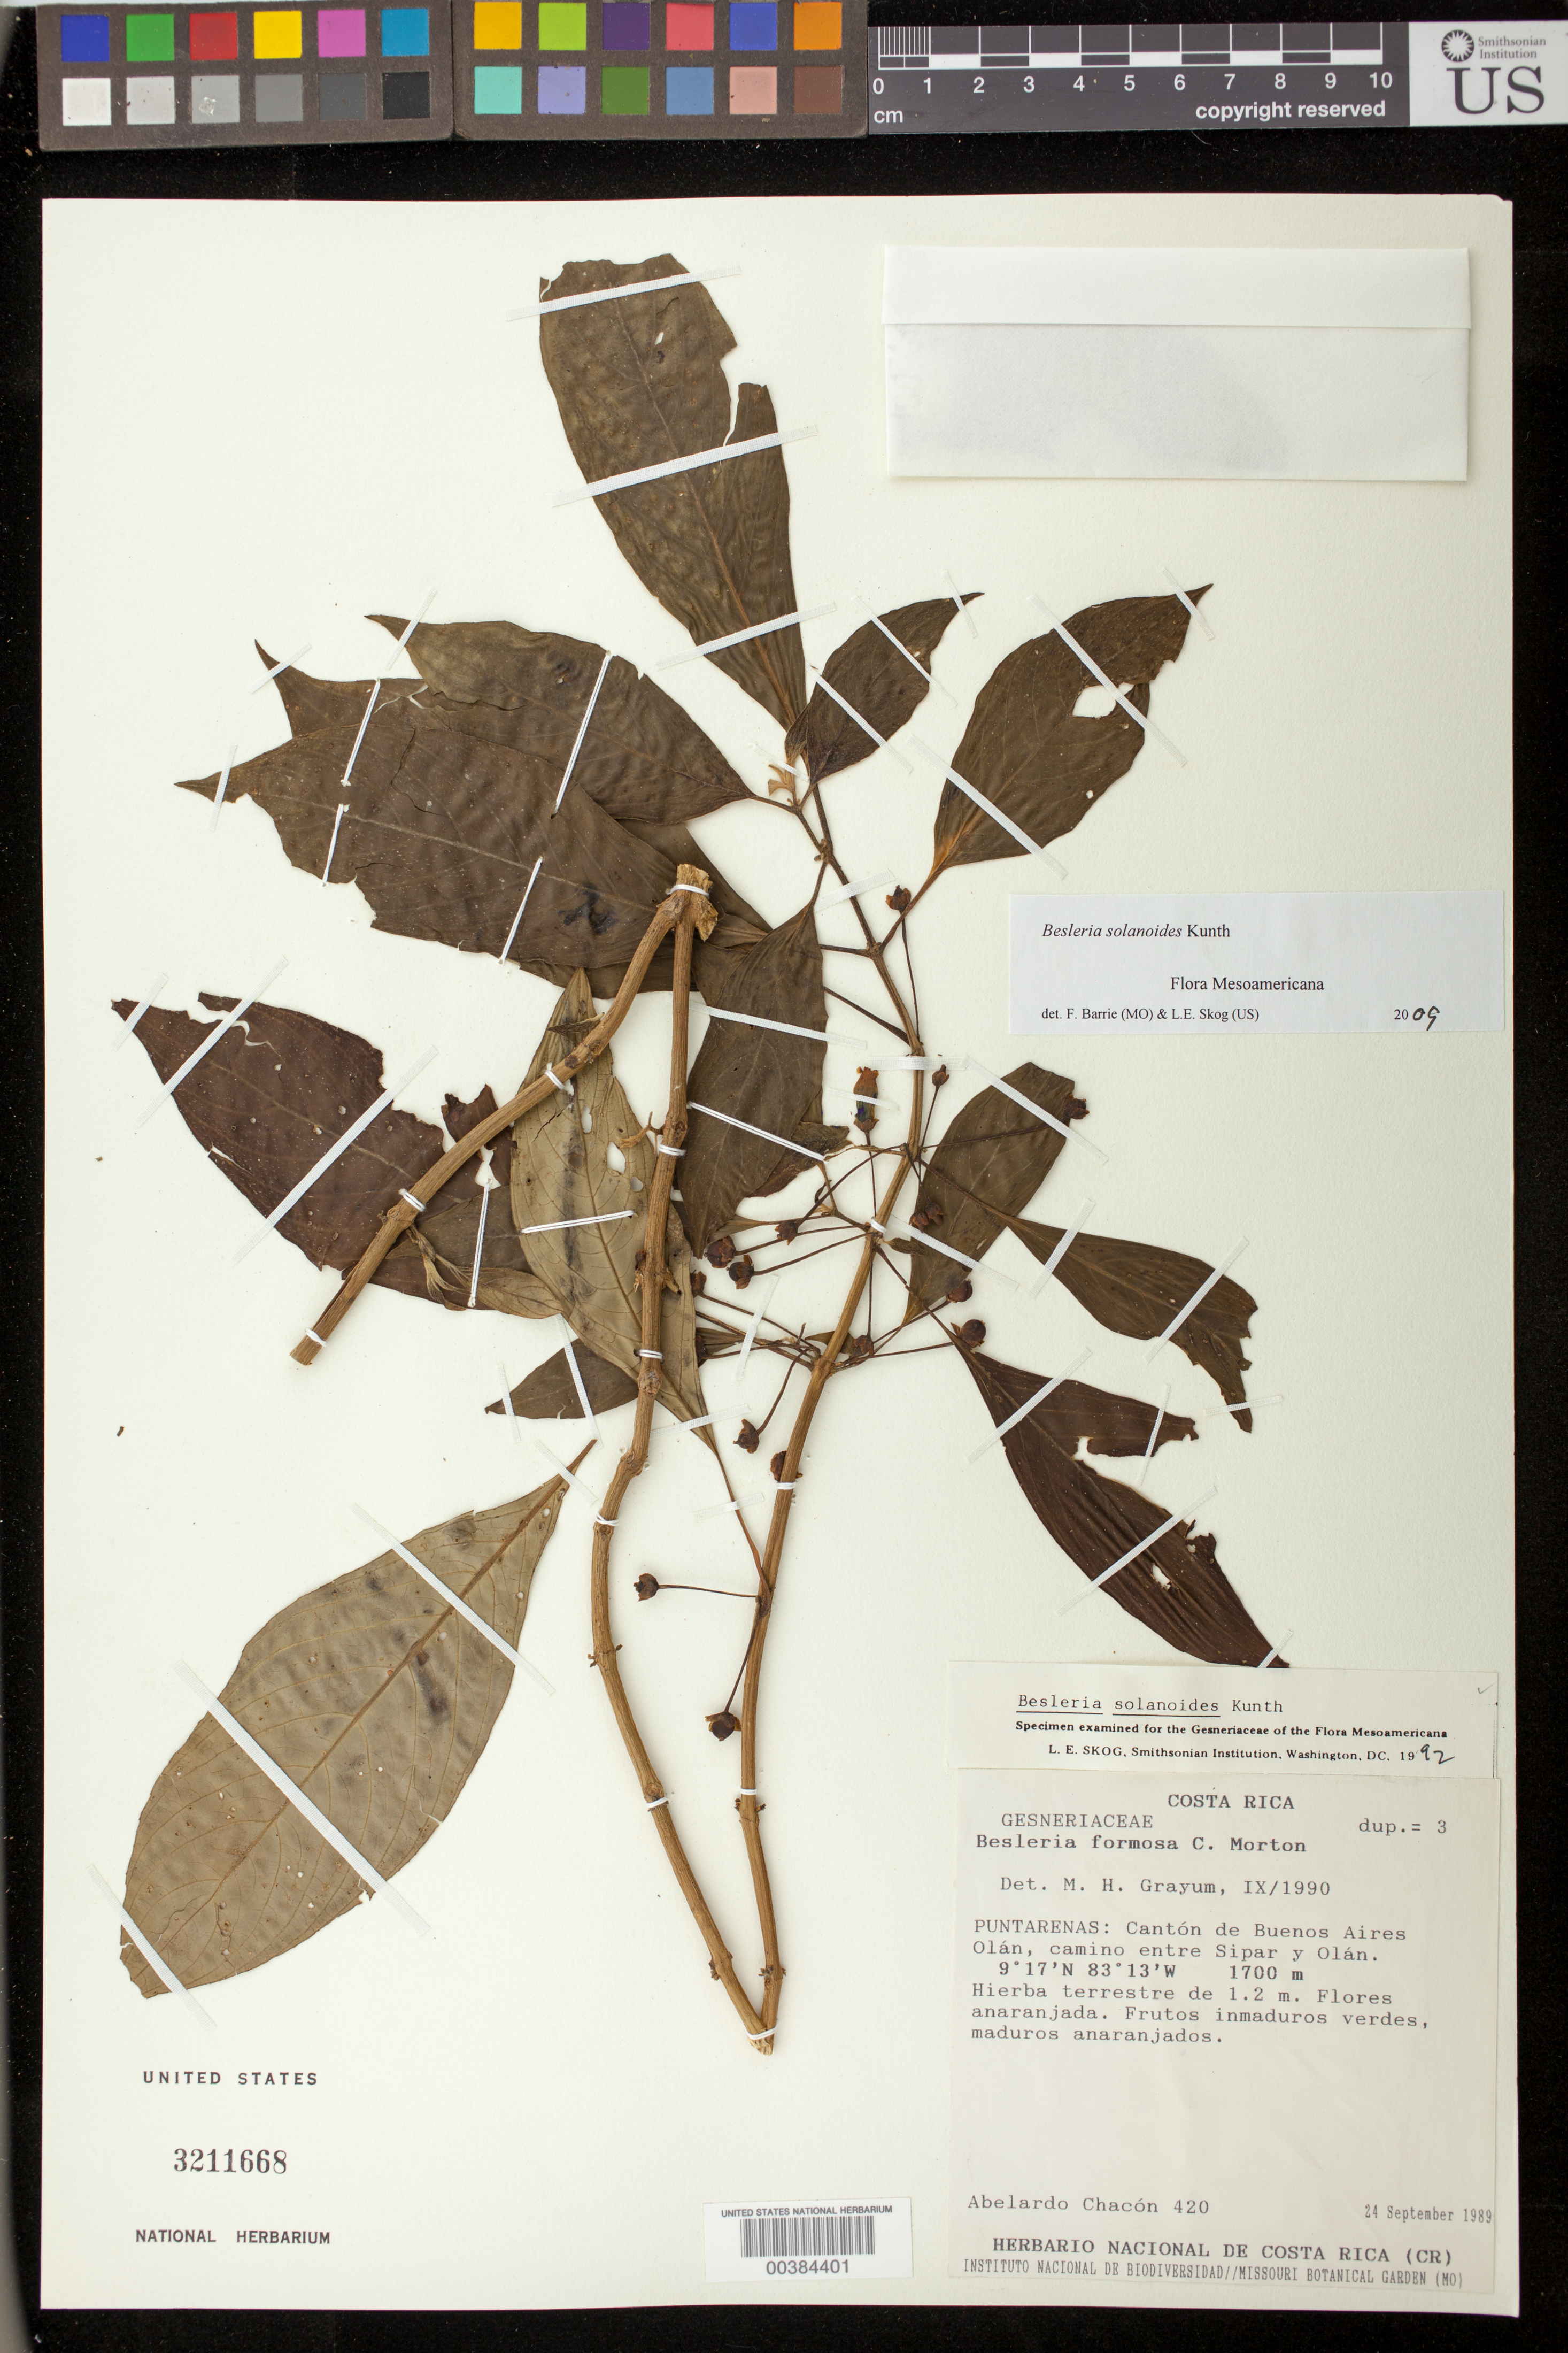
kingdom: Plantae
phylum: Tracheophyta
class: Magnoliopsida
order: Lamiales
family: Gesneriaceae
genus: Besleria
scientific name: Besleria solanoides var. solanoides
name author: Kunth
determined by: Skog, Laurence E.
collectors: A. Chacón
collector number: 420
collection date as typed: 24 Sep 1989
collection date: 1989-09-24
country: Costa Rica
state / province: Puntarenas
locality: Cantón Buenos Aires, Dist. Buenos Aires, Olan, camino entre Sipar y Olan.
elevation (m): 1700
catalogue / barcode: US 3211668